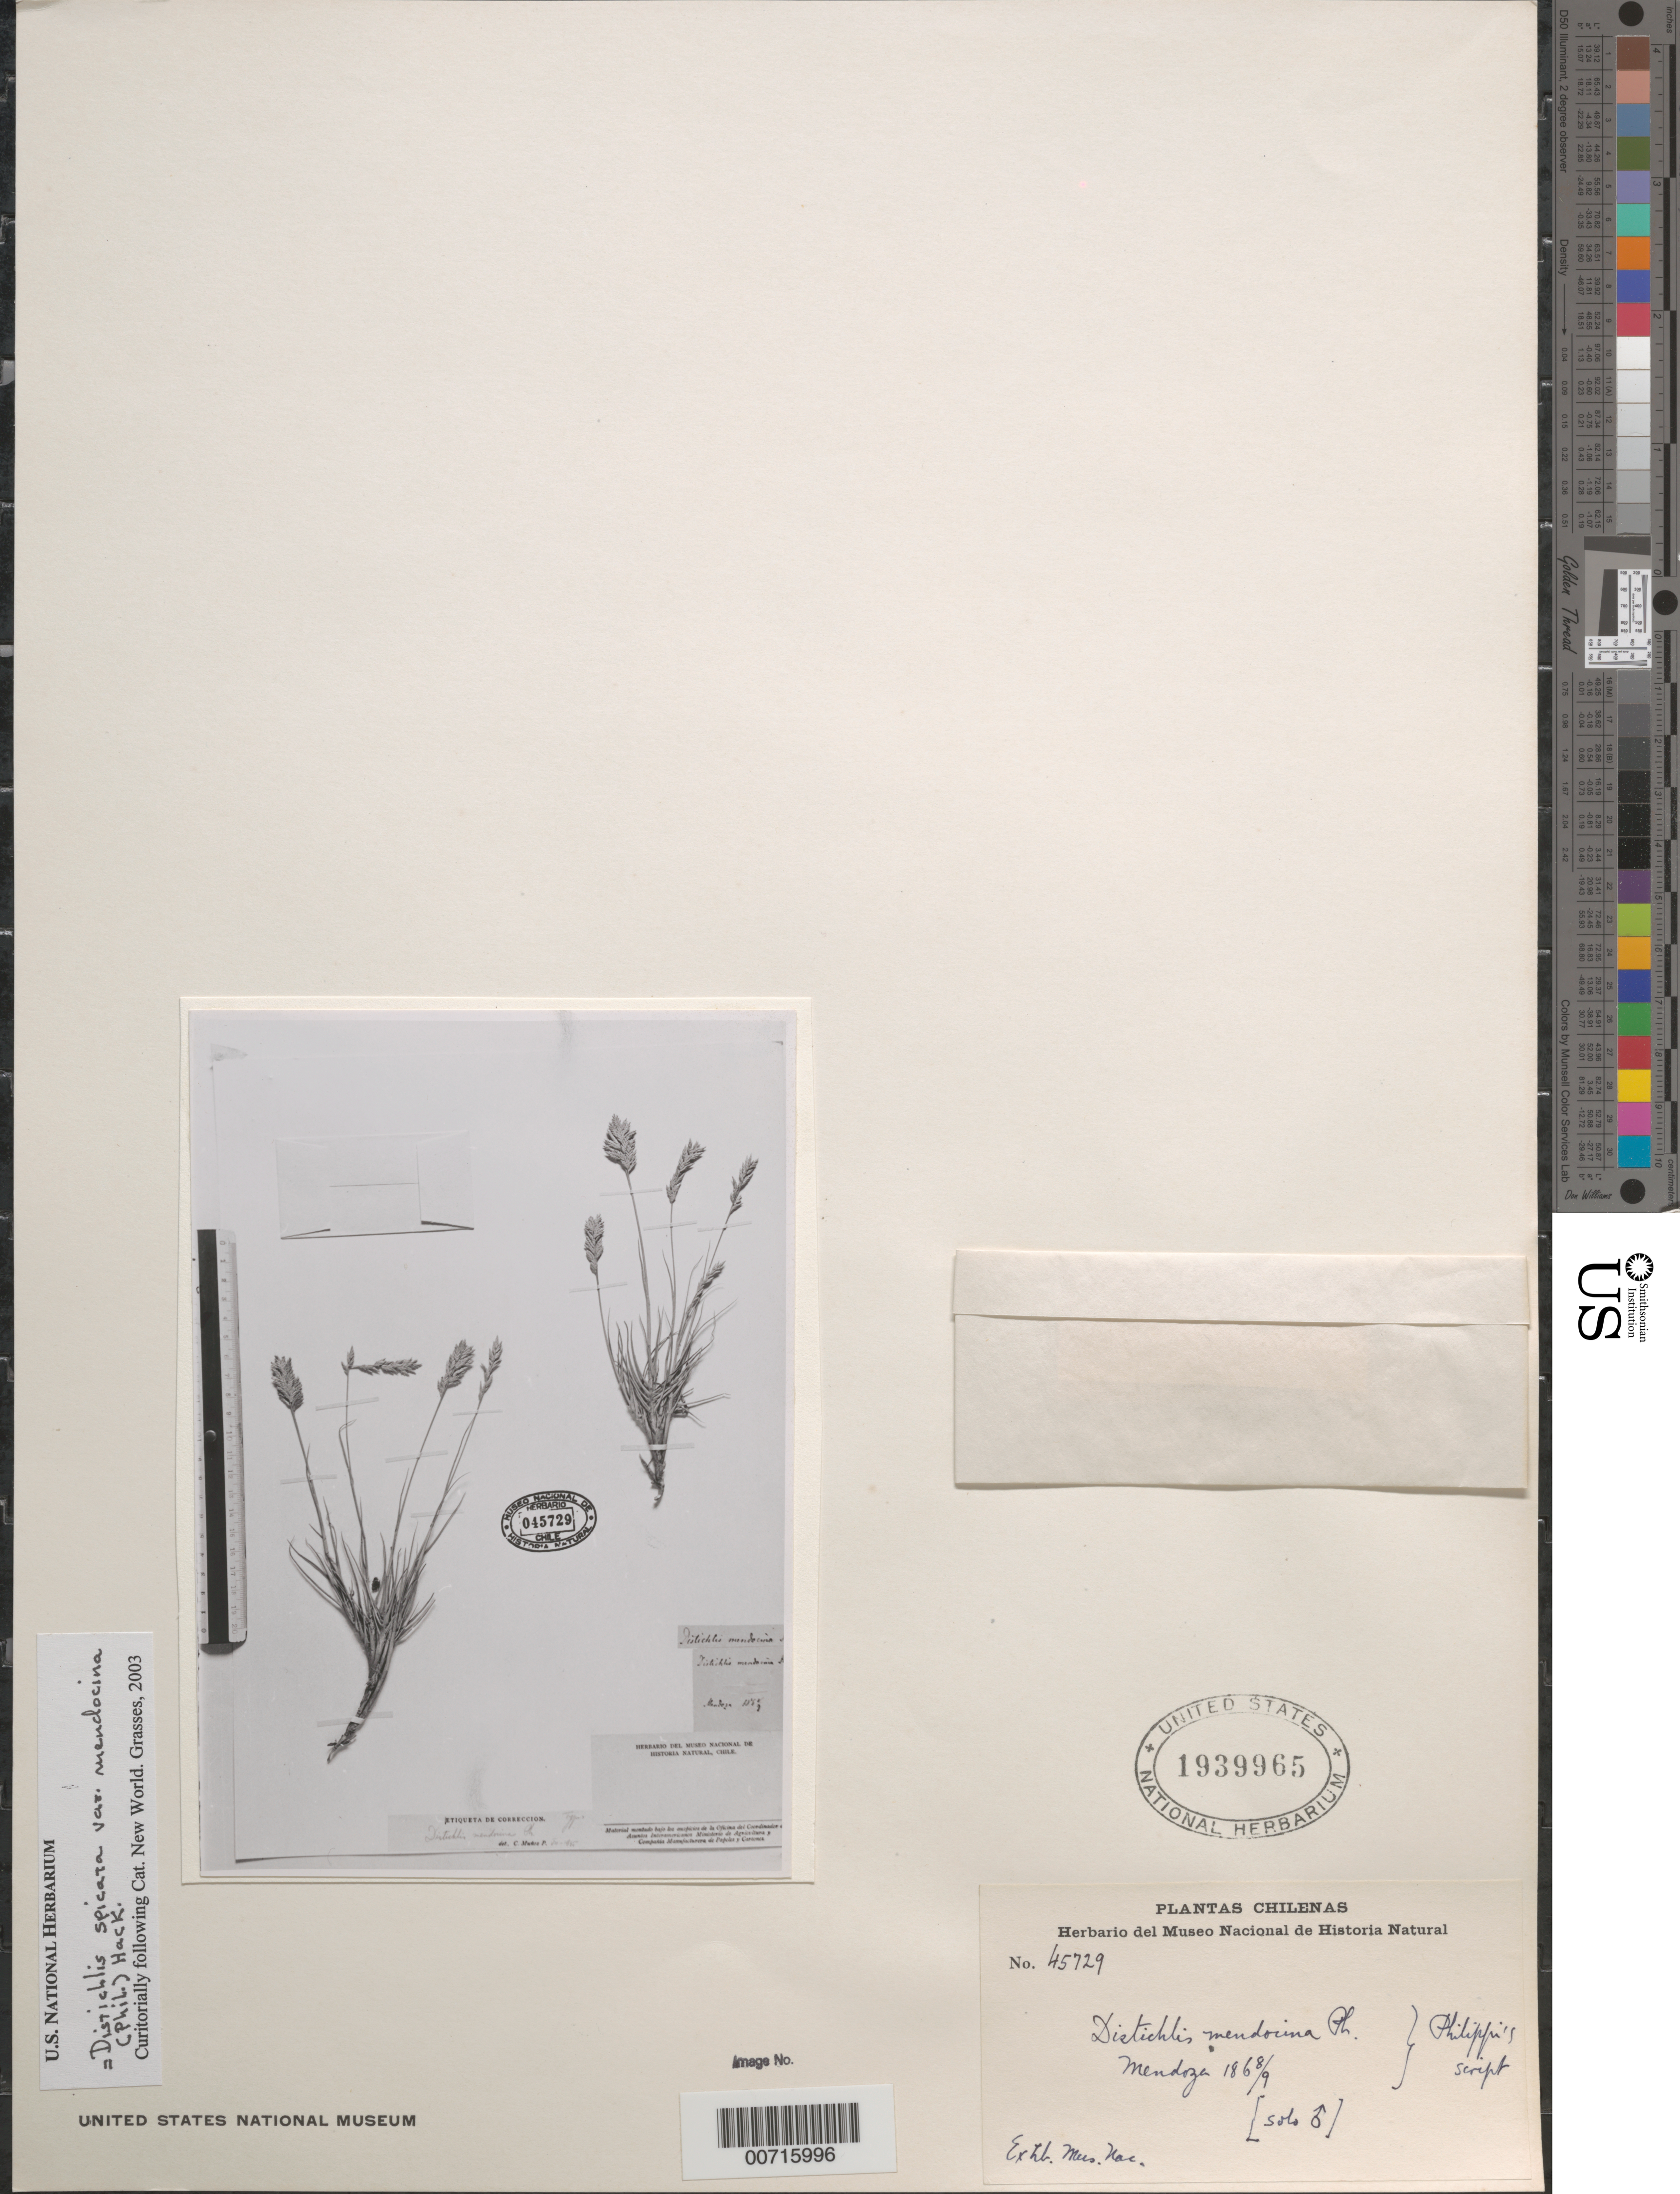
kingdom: Plantae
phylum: Tracheophyta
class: Liliopsida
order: Poales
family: Poaceae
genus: Distichlis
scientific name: Distichlis spicata var. mendocina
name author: (Phil.) Hack.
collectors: ex herb. Mus. Nac.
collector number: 47529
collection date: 1868/1869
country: Chile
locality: Mendoza.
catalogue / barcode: US 1939965